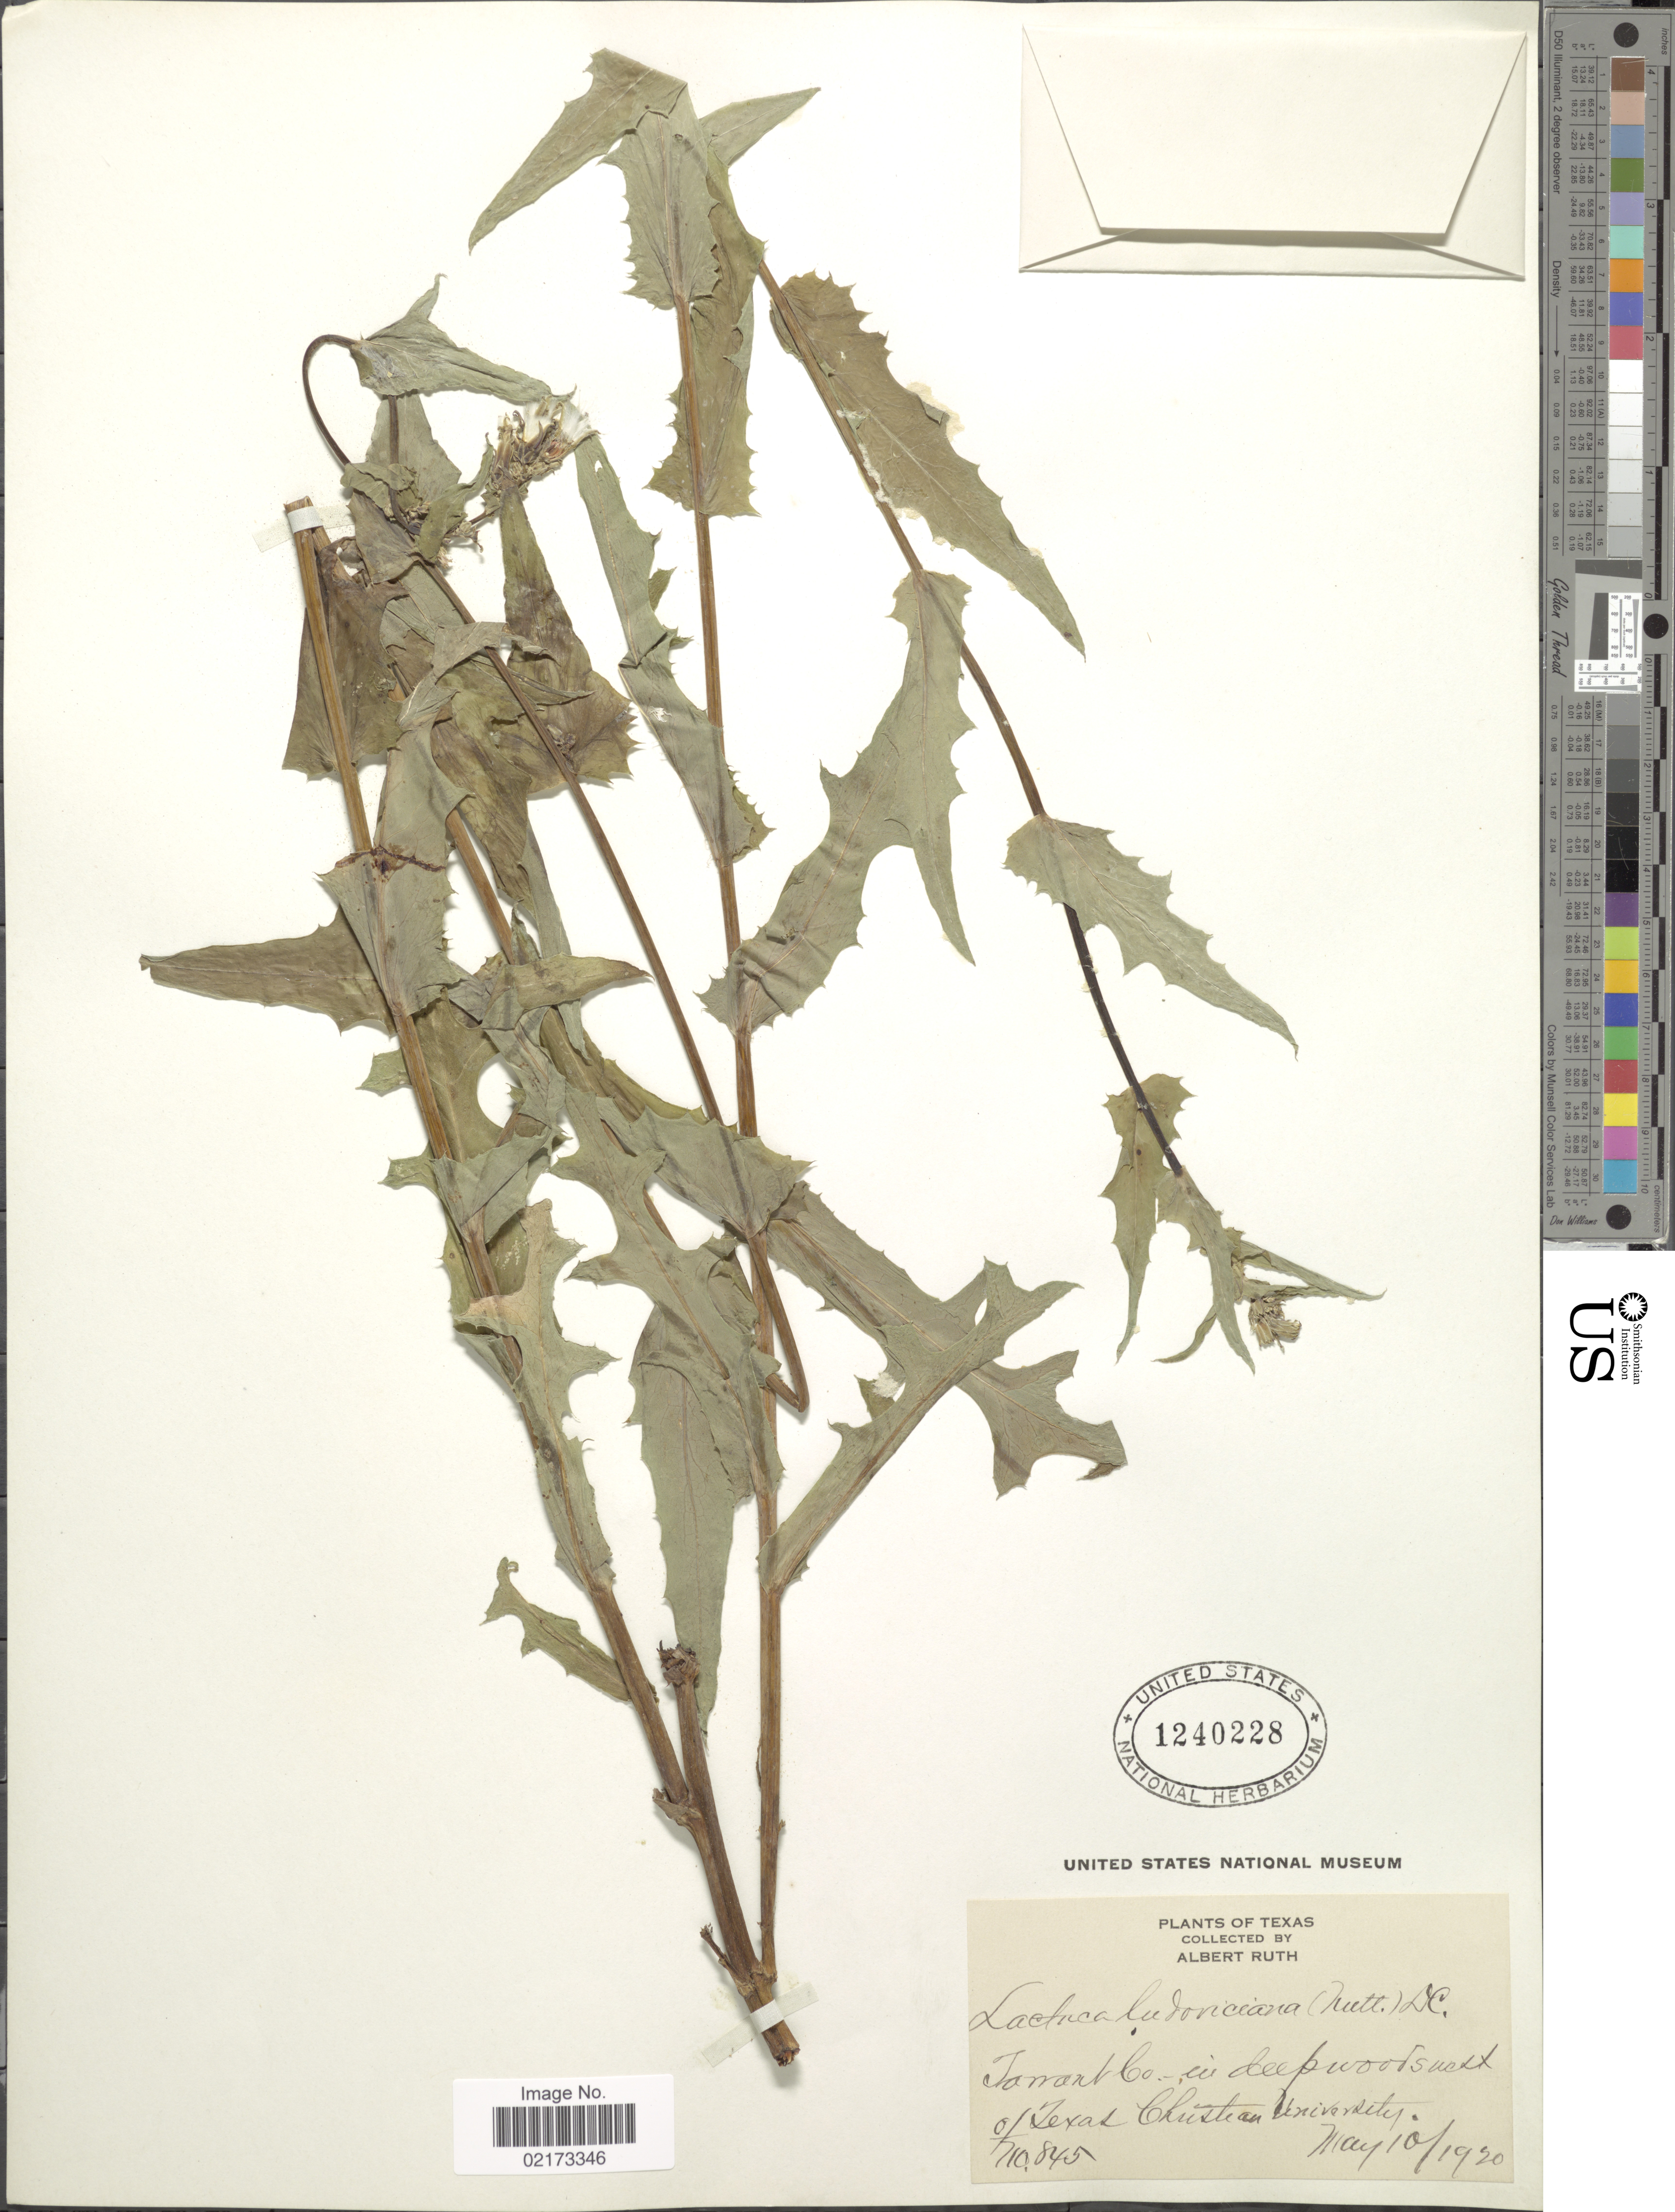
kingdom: Plantae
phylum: Tracheophyta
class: Magnoliopsida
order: Asterales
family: Asteraceae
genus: Lactuca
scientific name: Lactuca ludoviciana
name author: (Nutt.) Riddell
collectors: A. Ruth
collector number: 845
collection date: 1920-05-10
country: United States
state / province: Texas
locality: Tamart Co., west of Texas Christian University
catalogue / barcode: US 1240228